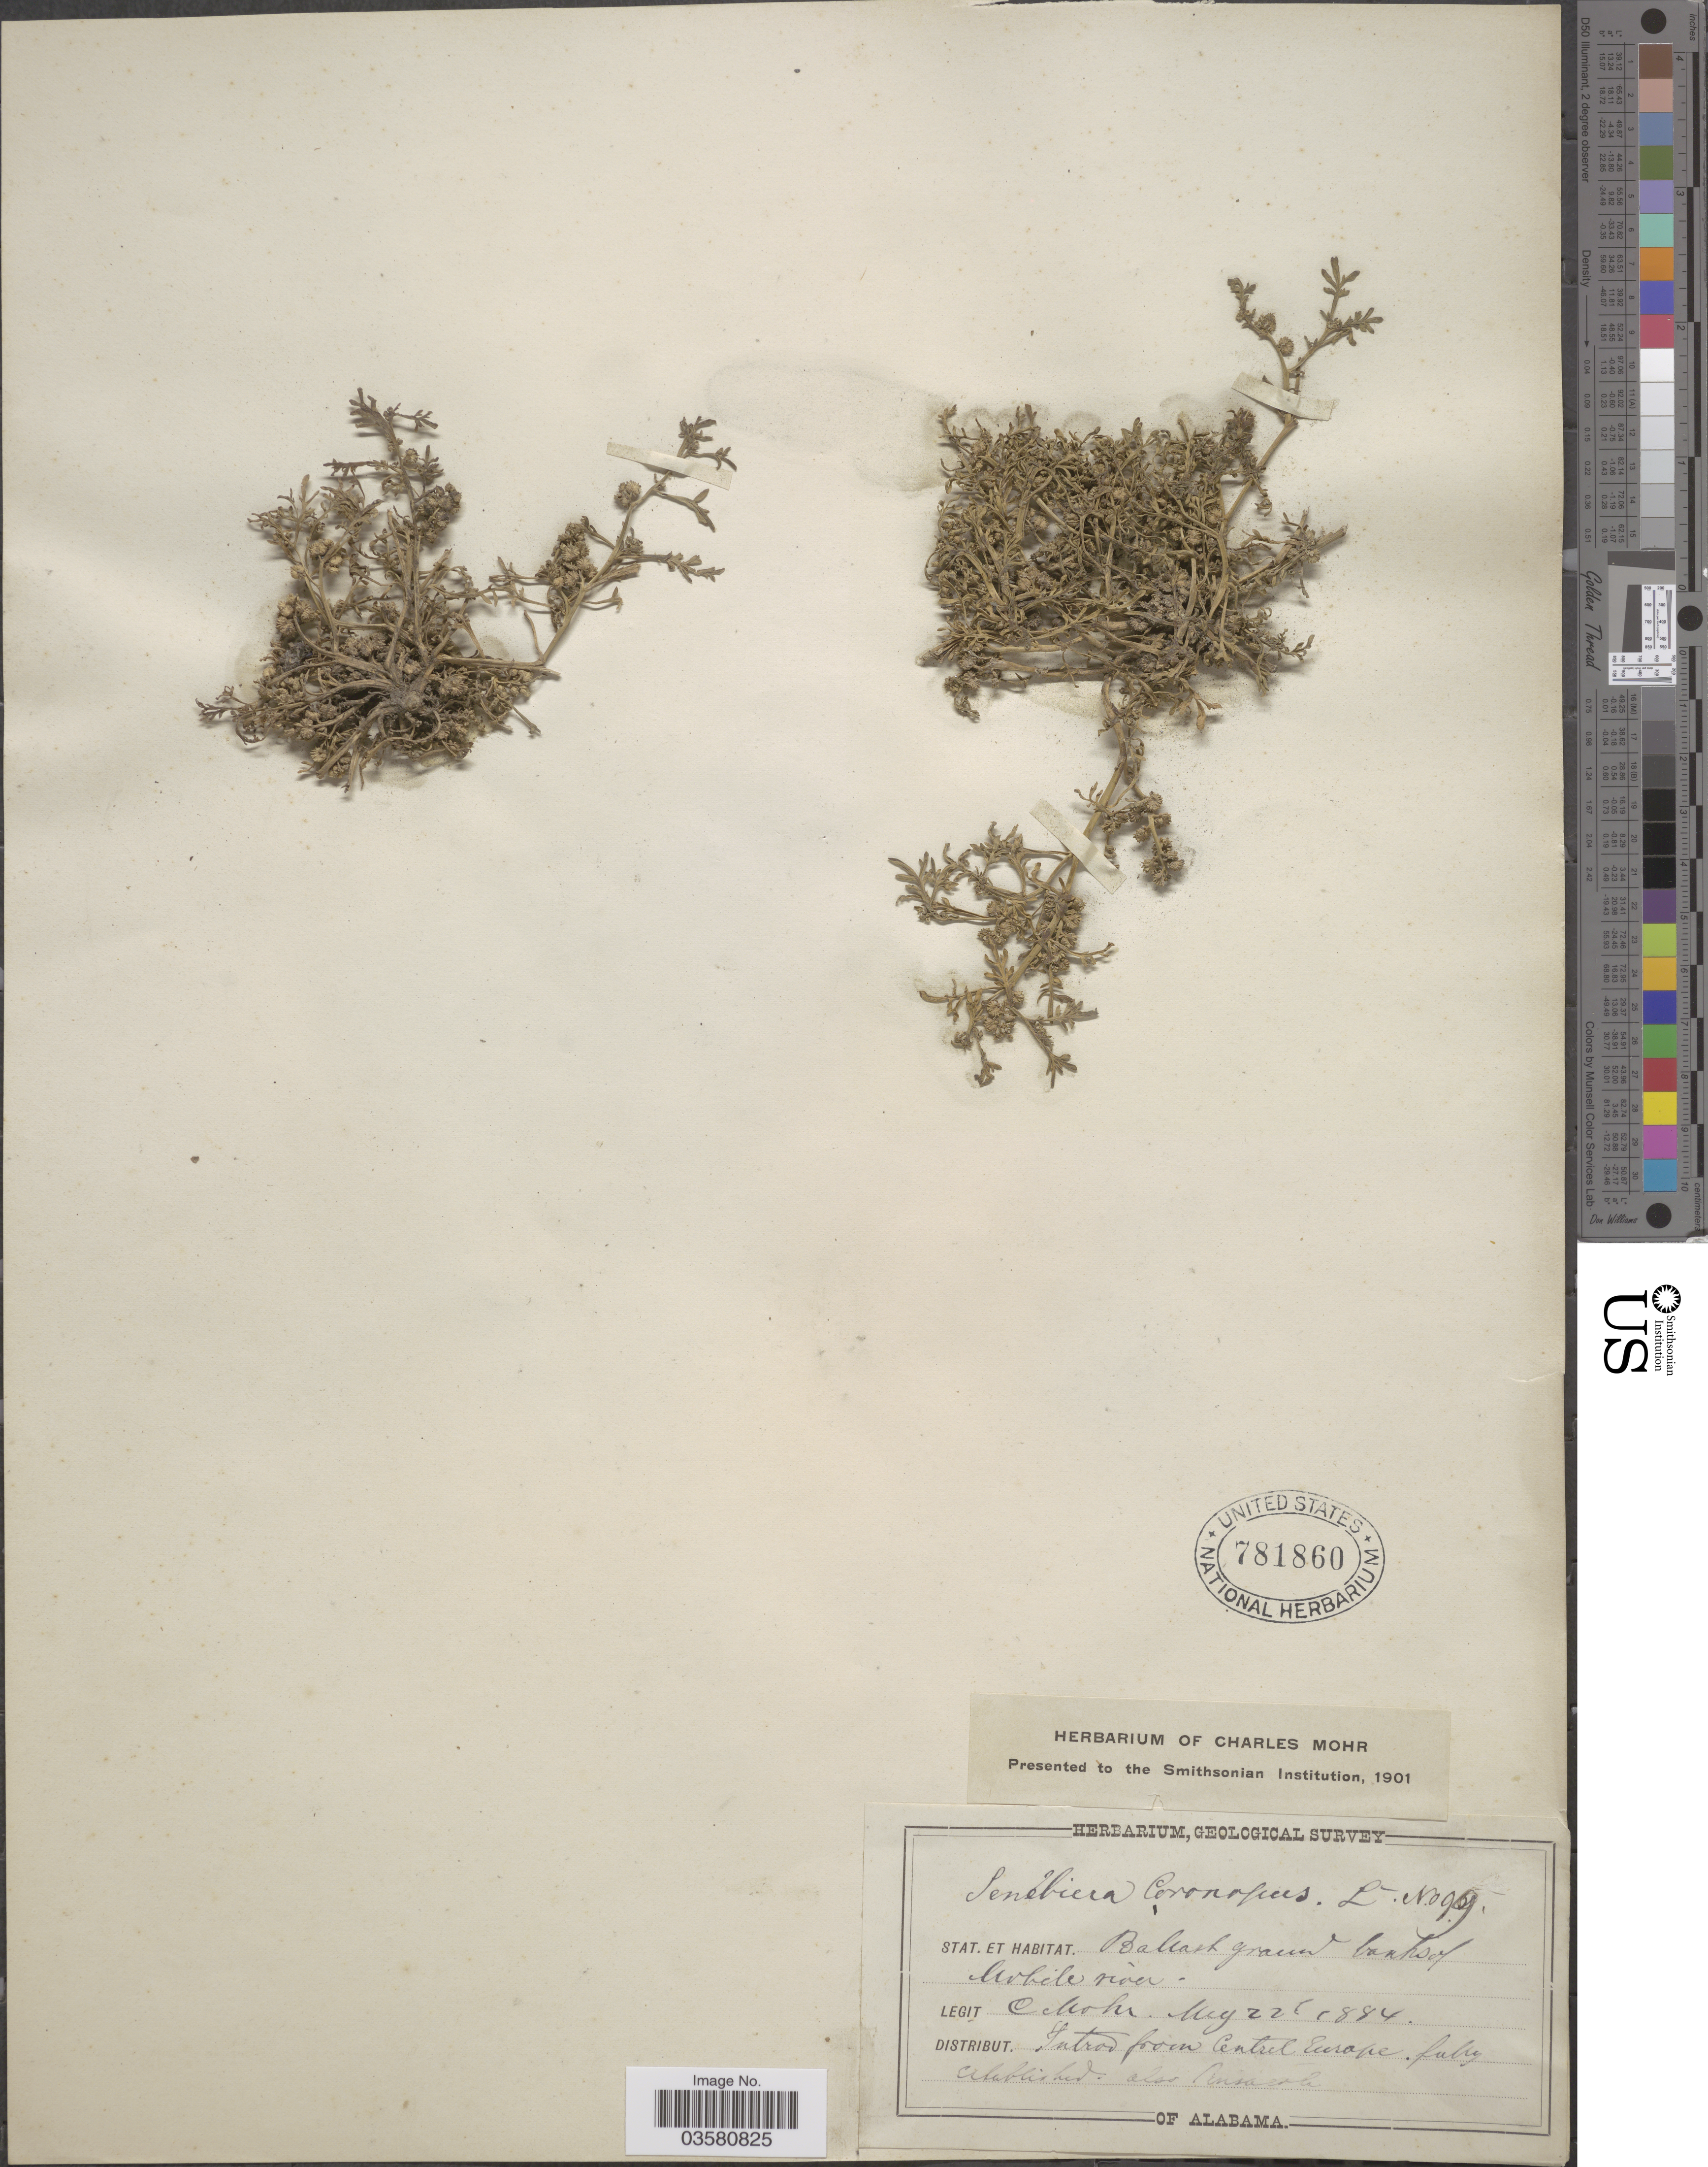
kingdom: Plantae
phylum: Tracheophyta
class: Magnoliopsida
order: Brassicales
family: Brassicaceae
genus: Lepidium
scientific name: Lepidium coronopus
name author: (L.) Al-Shehbaz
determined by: Strong, M. T., (US), Smithsonian Institution - National Museum of Natural History (UNITED STATES)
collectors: Mohr, C. T. (herbarium)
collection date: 1884-08-22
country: United States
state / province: Alabama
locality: Stat Ballast ground banks of Mobile River.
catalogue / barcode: US 781860